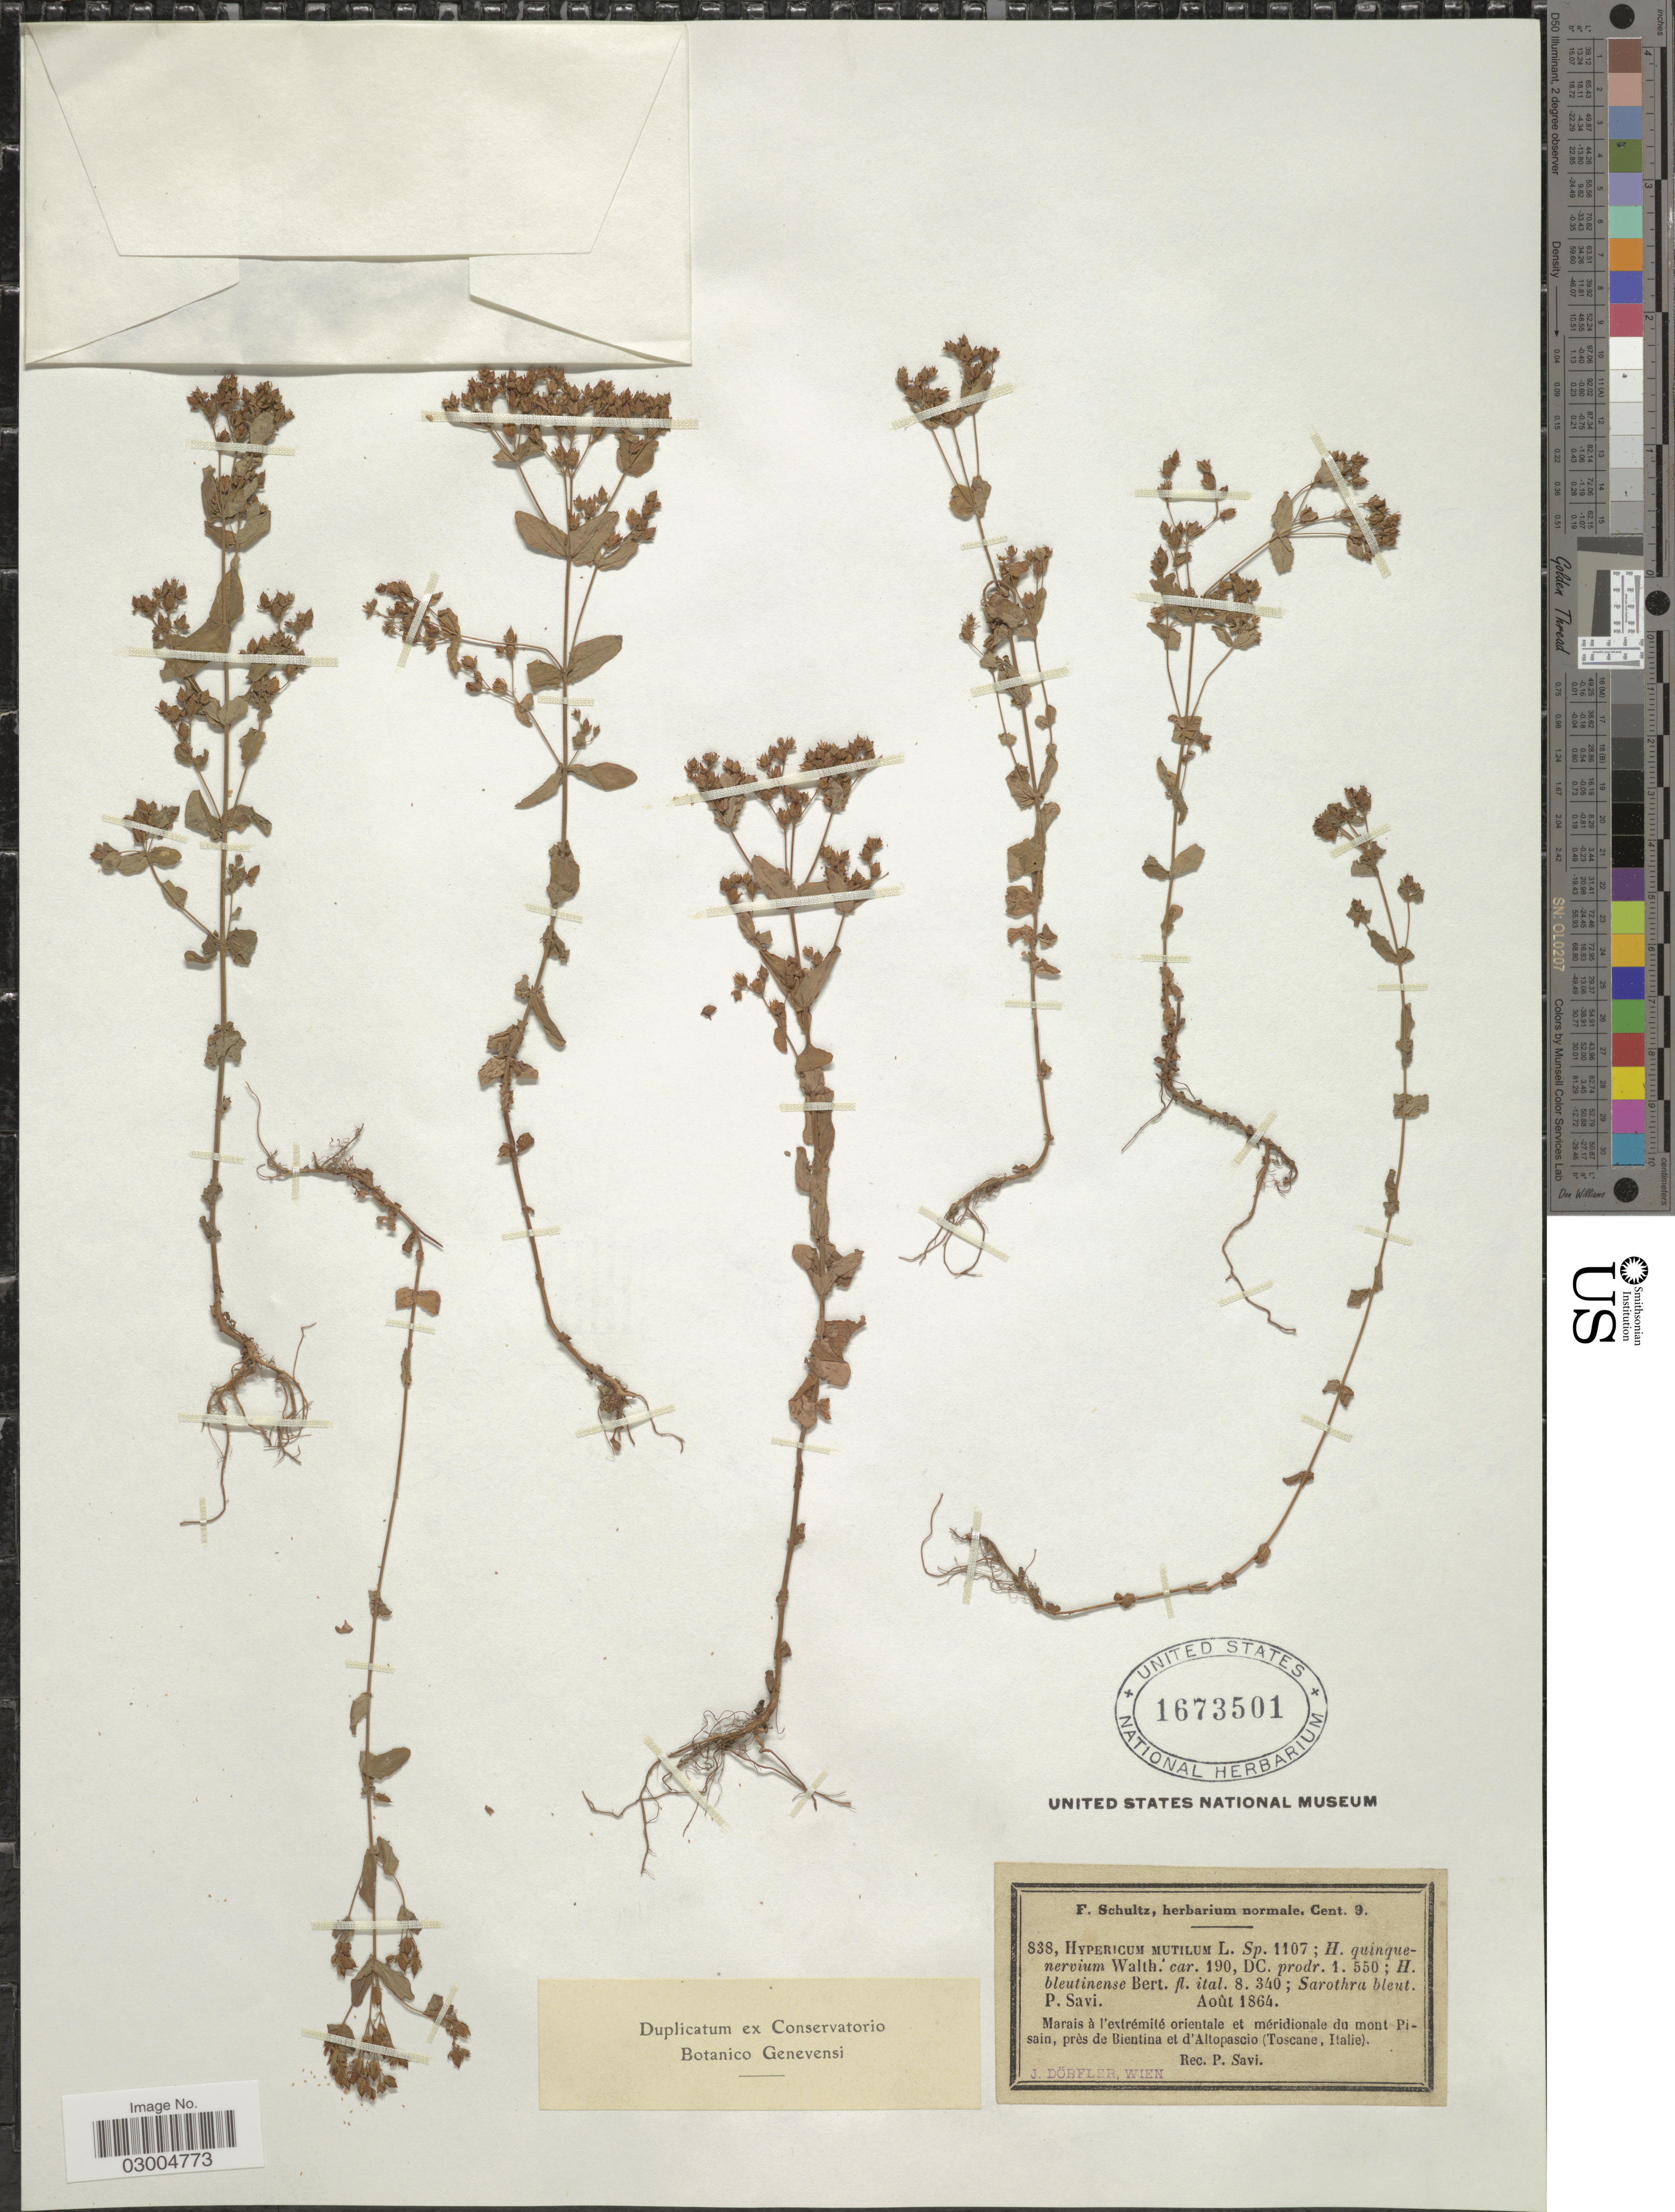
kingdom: Plantae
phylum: Tracheophyta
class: Magnoliopsida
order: Malpighiales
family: Hypericaceae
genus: Hypericum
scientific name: Hypericum mutilum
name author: L.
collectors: P. Savi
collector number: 838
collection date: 1864-08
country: Italy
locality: Marais à l'extrémité orientale et méridionale du mont Pisain, près de Bientina et d'Altopascio (Toscane).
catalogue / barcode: US 1673501